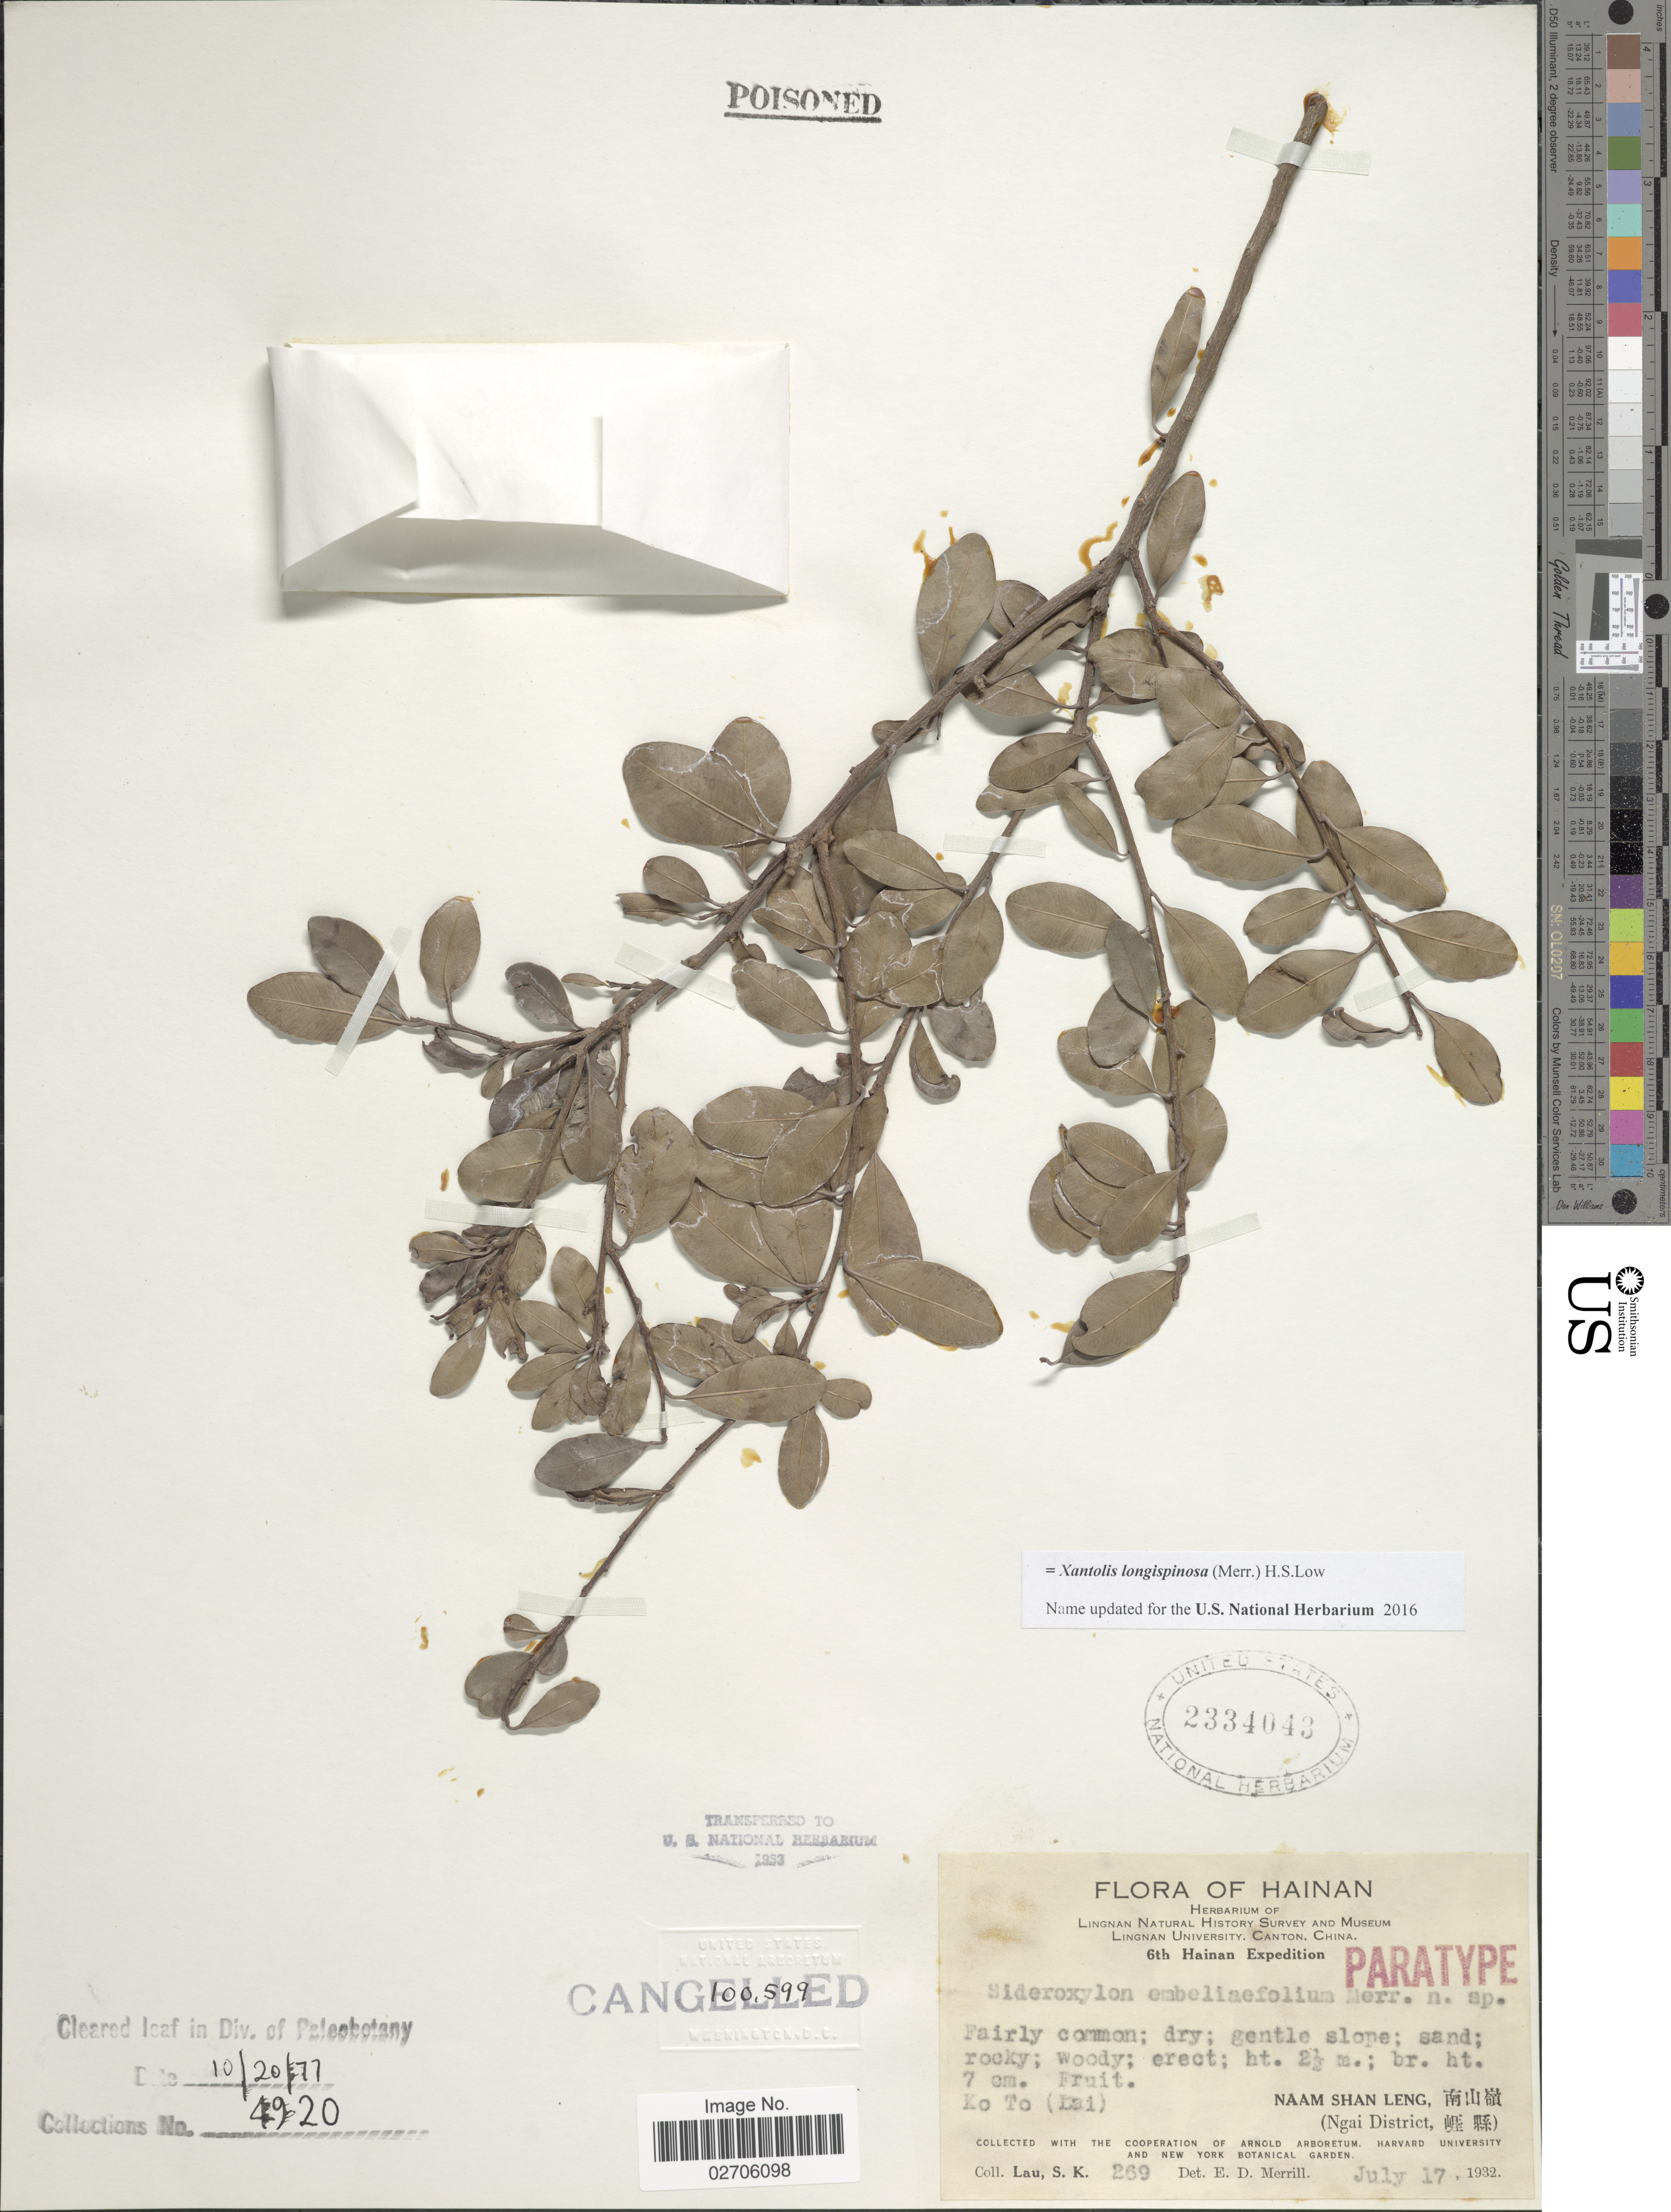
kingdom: Plantae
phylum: Tracheophyta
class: Magnoliopsida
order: Ericales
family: Sapotaceae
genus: Xantolis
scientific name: Xantolis longispinosa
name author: (Merr.) H.S. Lo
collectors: S. K. Lau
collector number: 269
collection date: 1932-07-17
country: China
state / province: Hainan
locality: Ka To (Lai). Naam Shan Leng (Ngai District).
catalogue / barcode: US 2334043